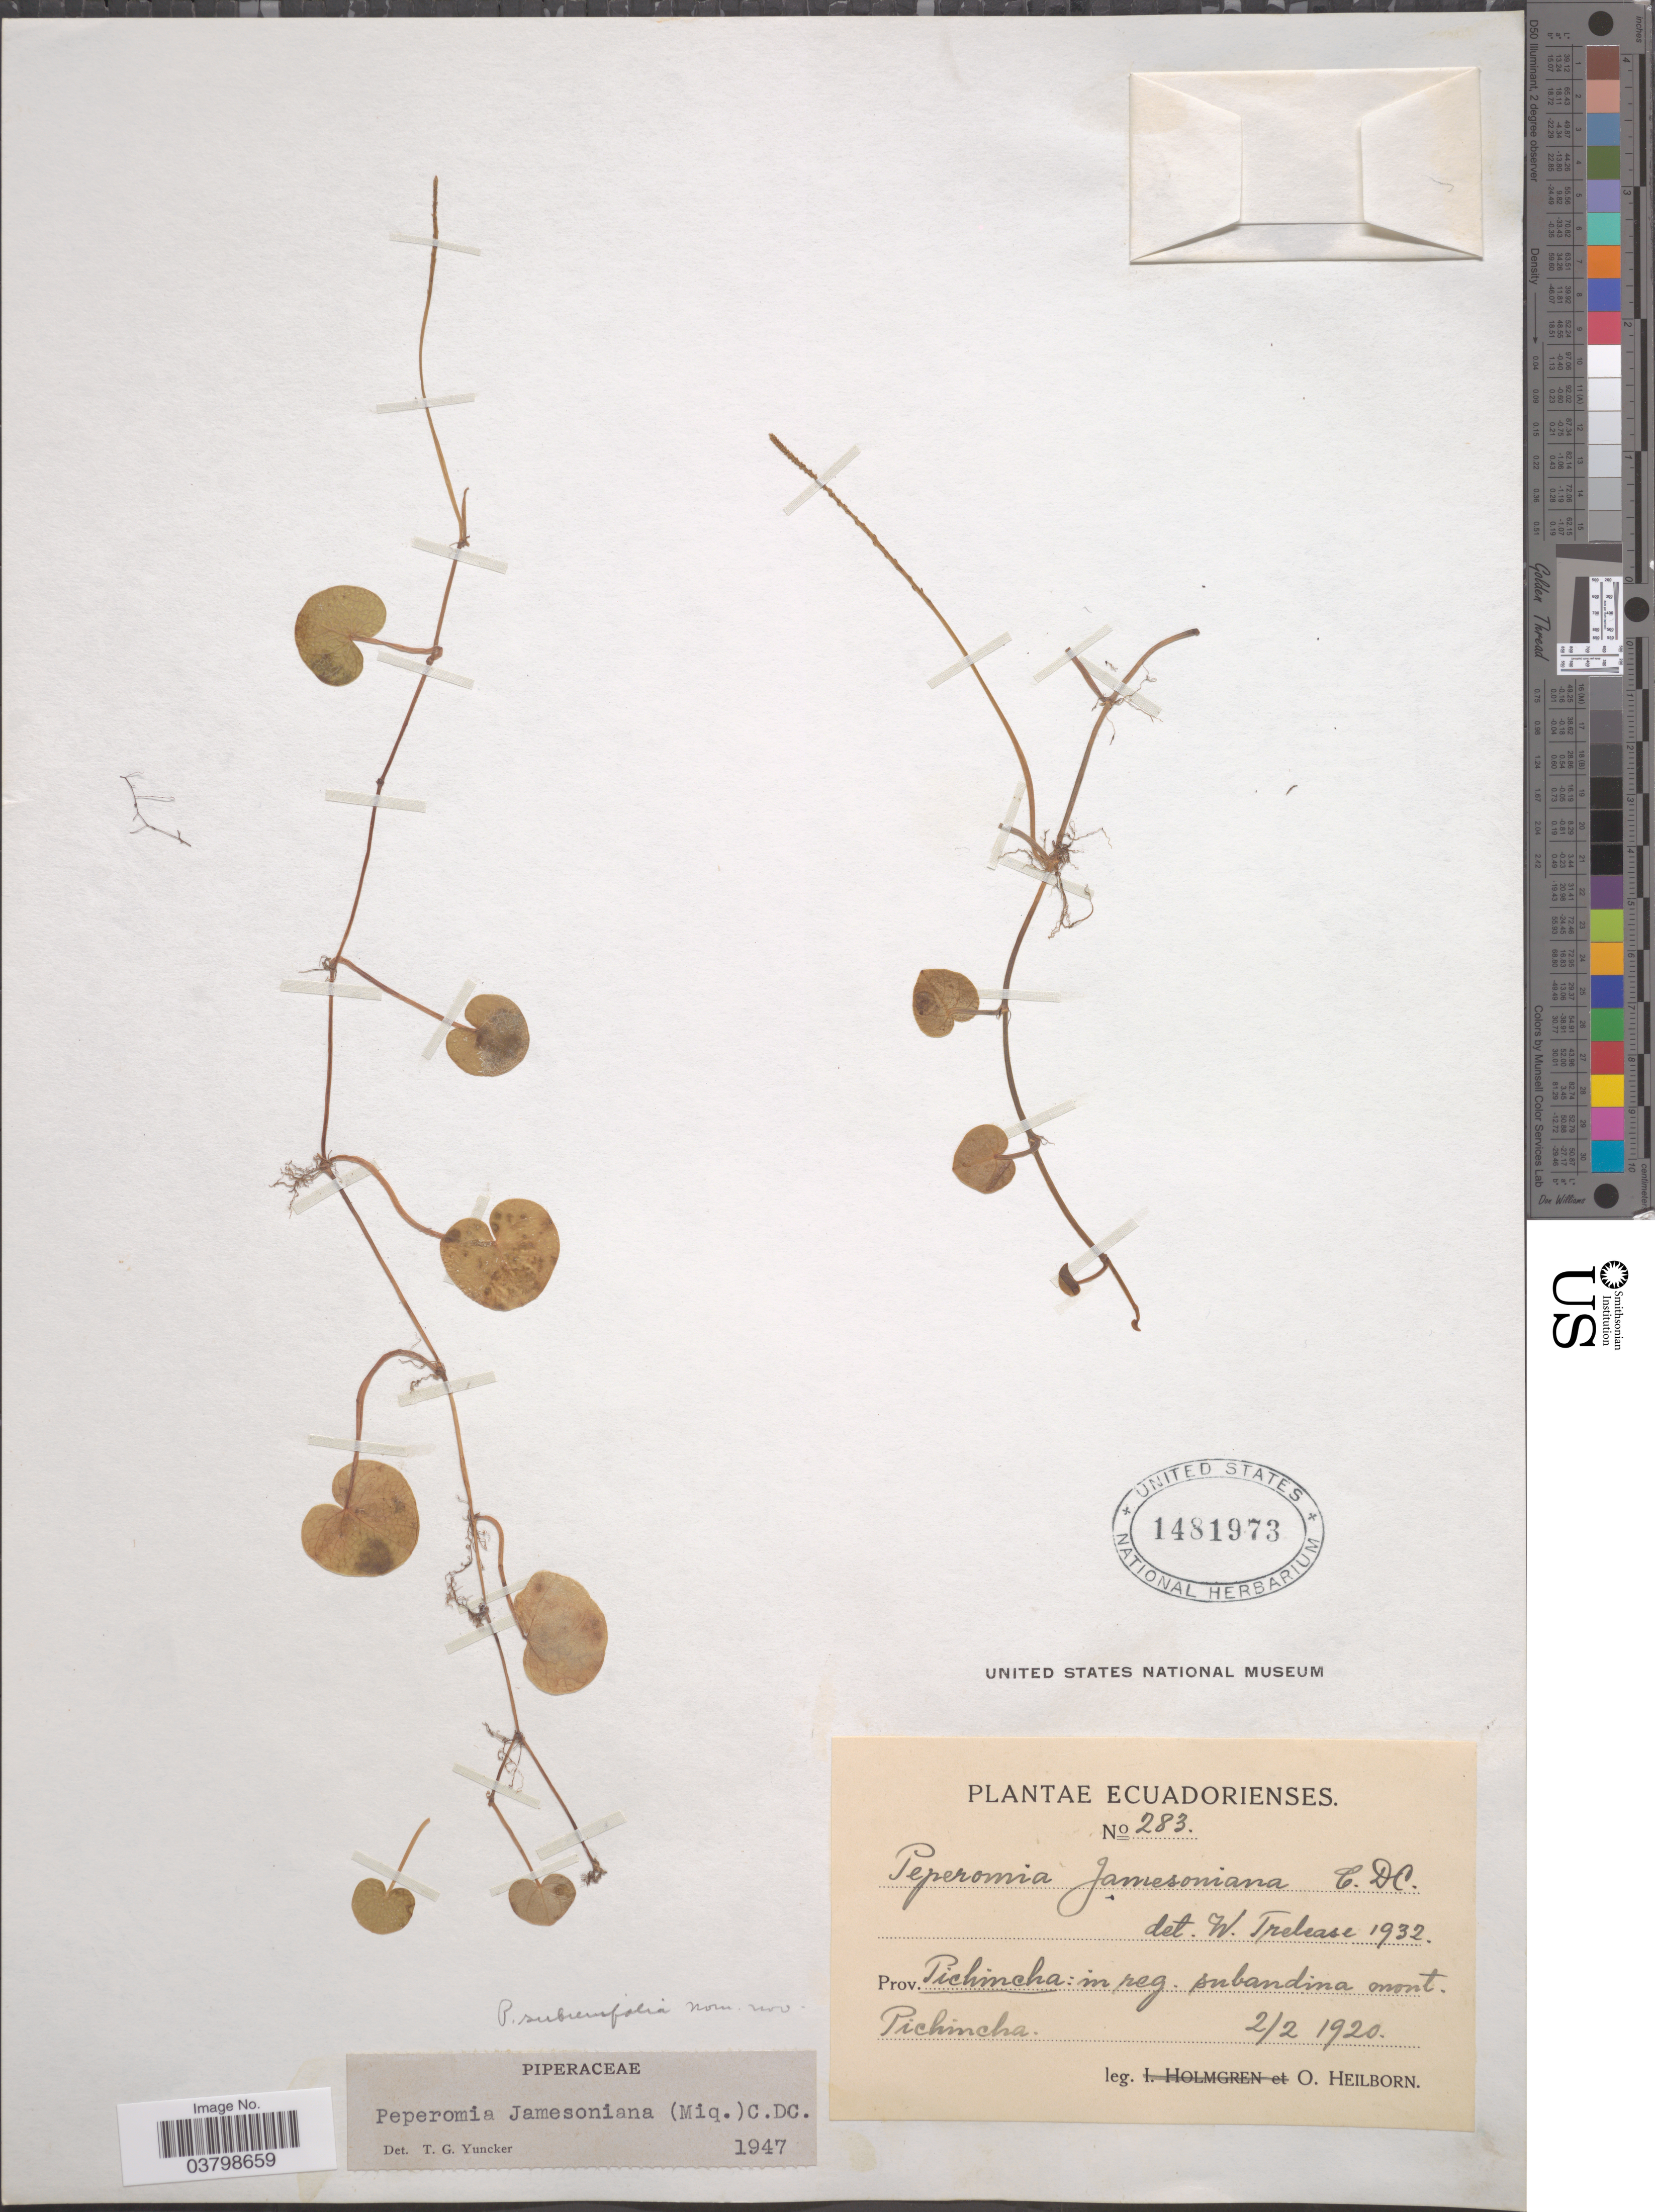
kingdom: Plantae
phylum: Tracheophyta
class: Magnoliopsida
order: Piperales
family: Piperaceae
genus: Peperomia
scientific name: Peperomia subrenifolia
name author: Trel. & Yunck.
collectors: O. Heilborn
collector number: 283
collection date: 1920-02-02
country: Ecuador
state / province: Pichincha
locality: In reg. subandina mont. Pichincha.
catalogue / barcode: US 1481973